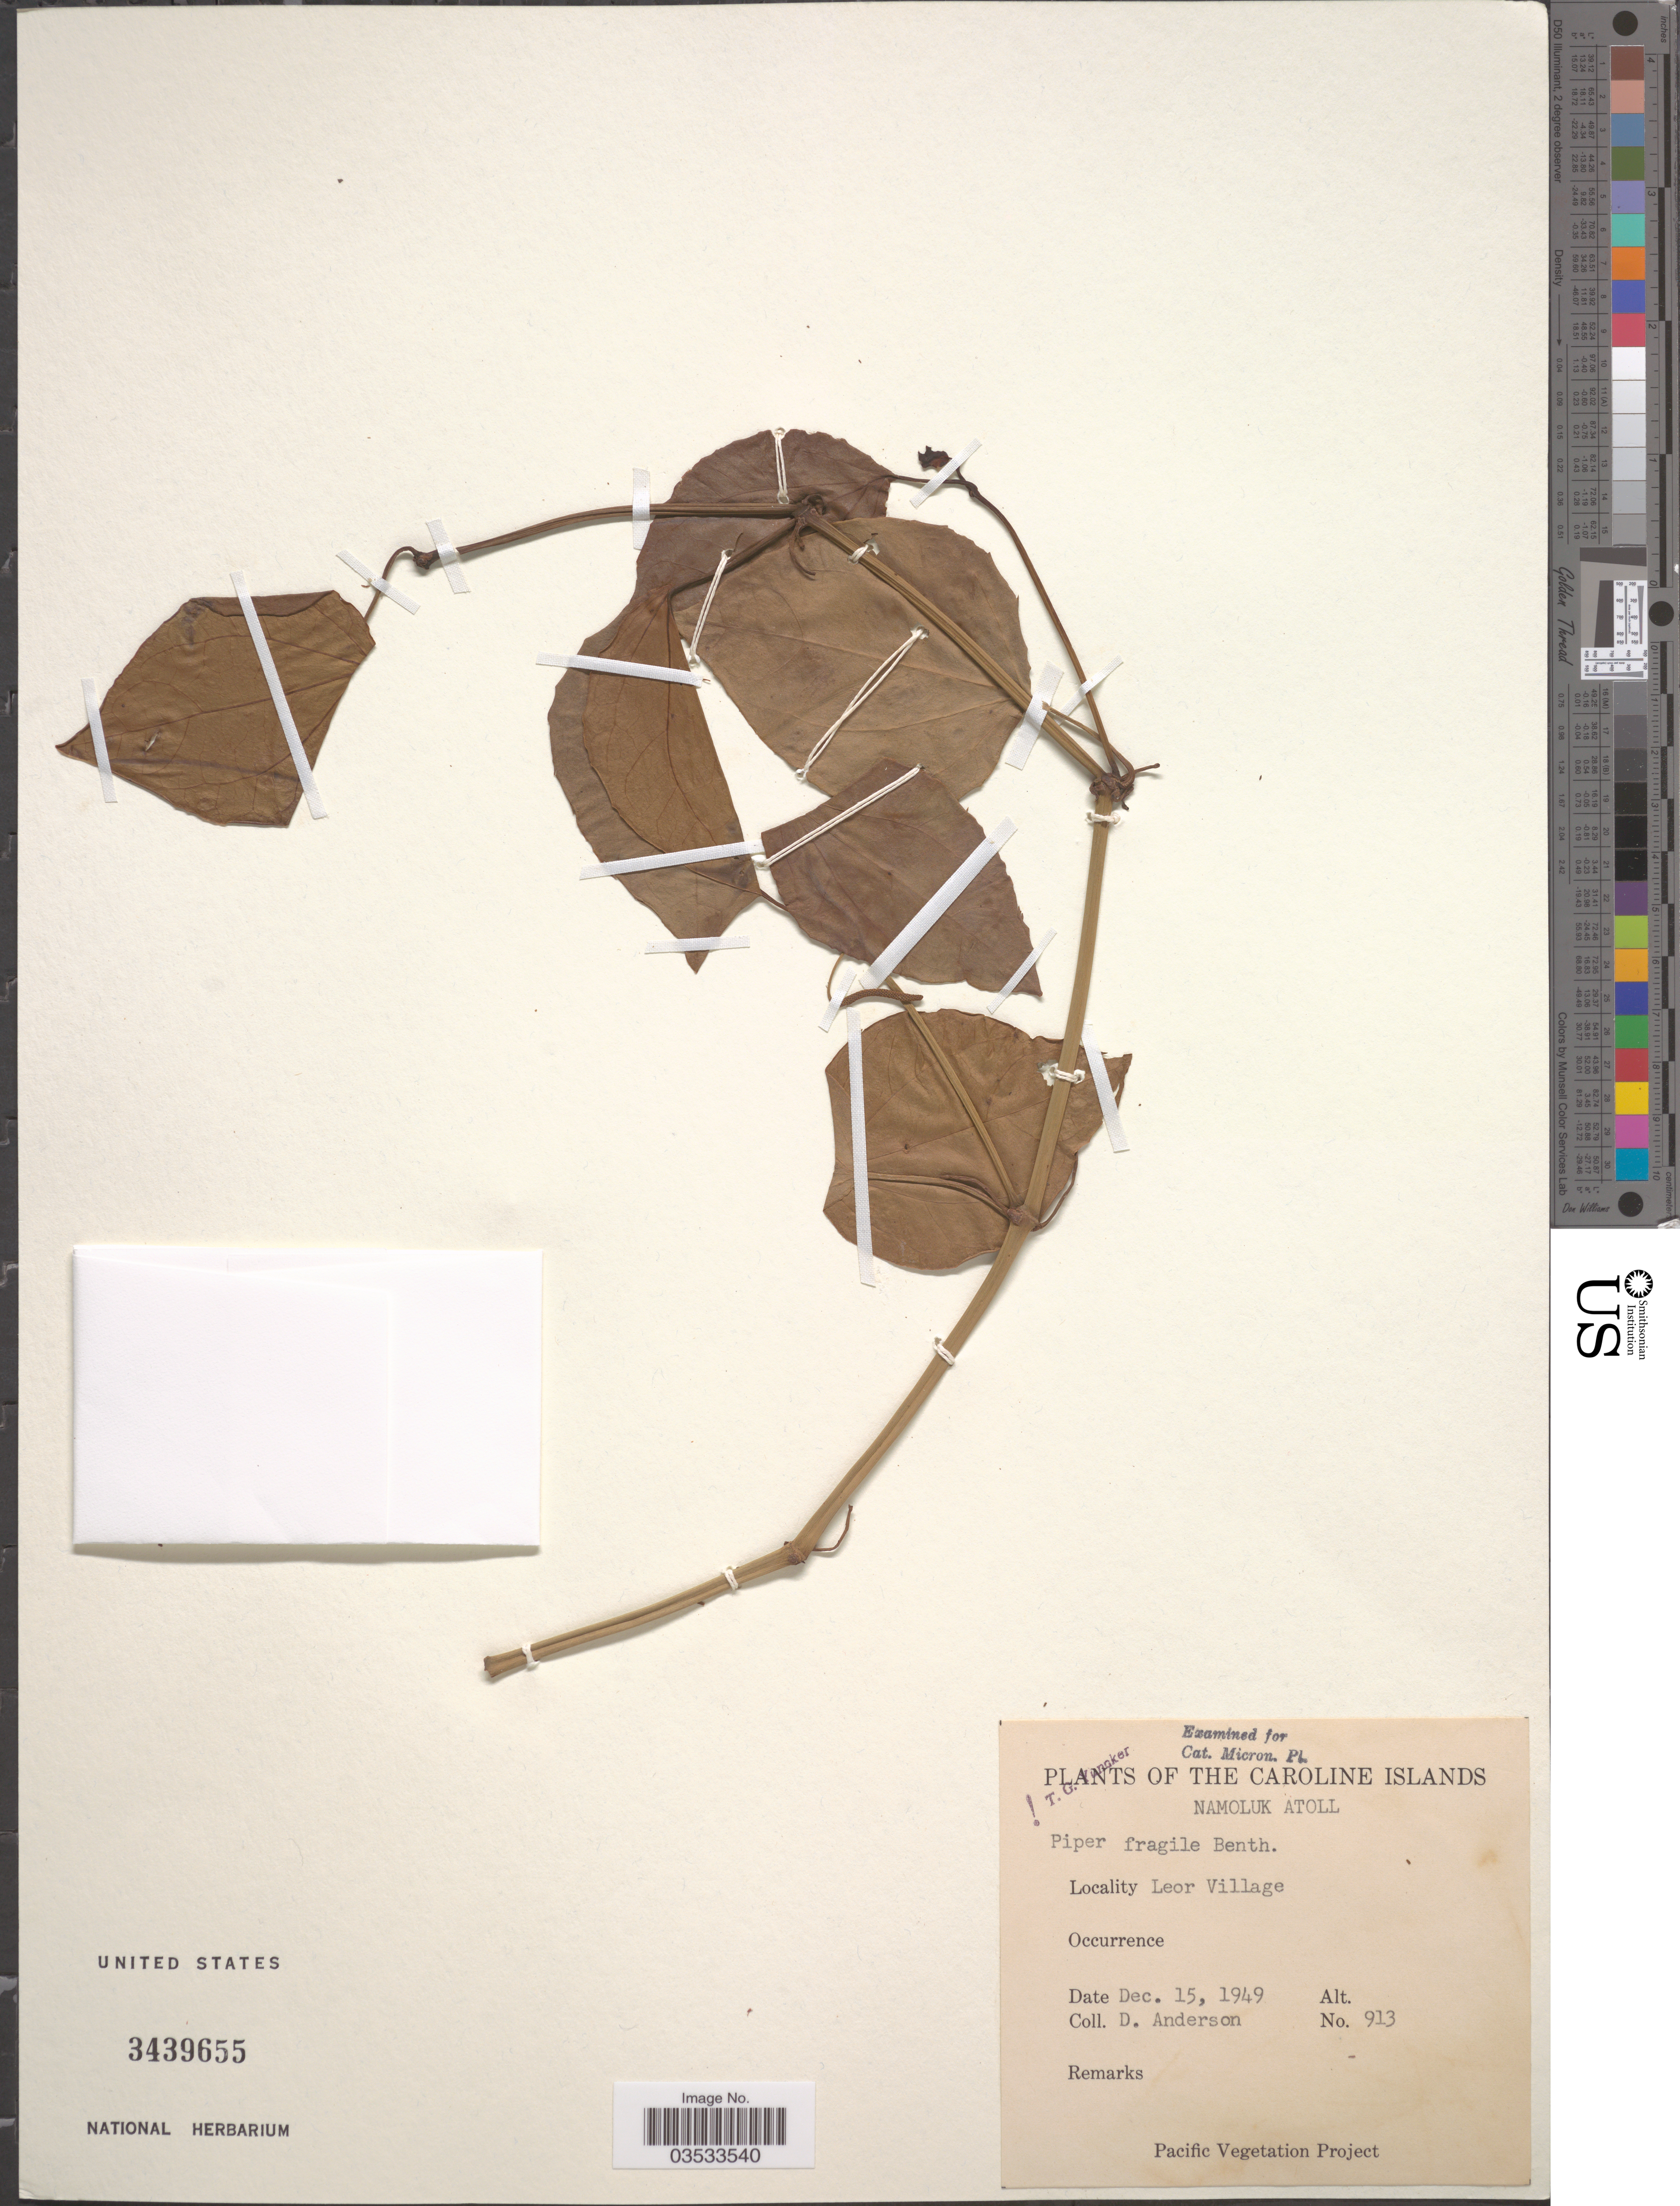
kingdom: Plantae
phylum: Tracheophyta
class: Magnoliopsida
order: Piperales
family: Piperaceae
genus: Piper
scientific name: Piper fragile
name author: Benth.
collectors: D. Anderson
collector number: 913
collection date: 1949-12-15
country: Micronesia, Federated States of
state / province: Truk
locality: The Caroline Islands. Namoluk Atoll. Leor Village.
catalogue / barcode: US 3439655